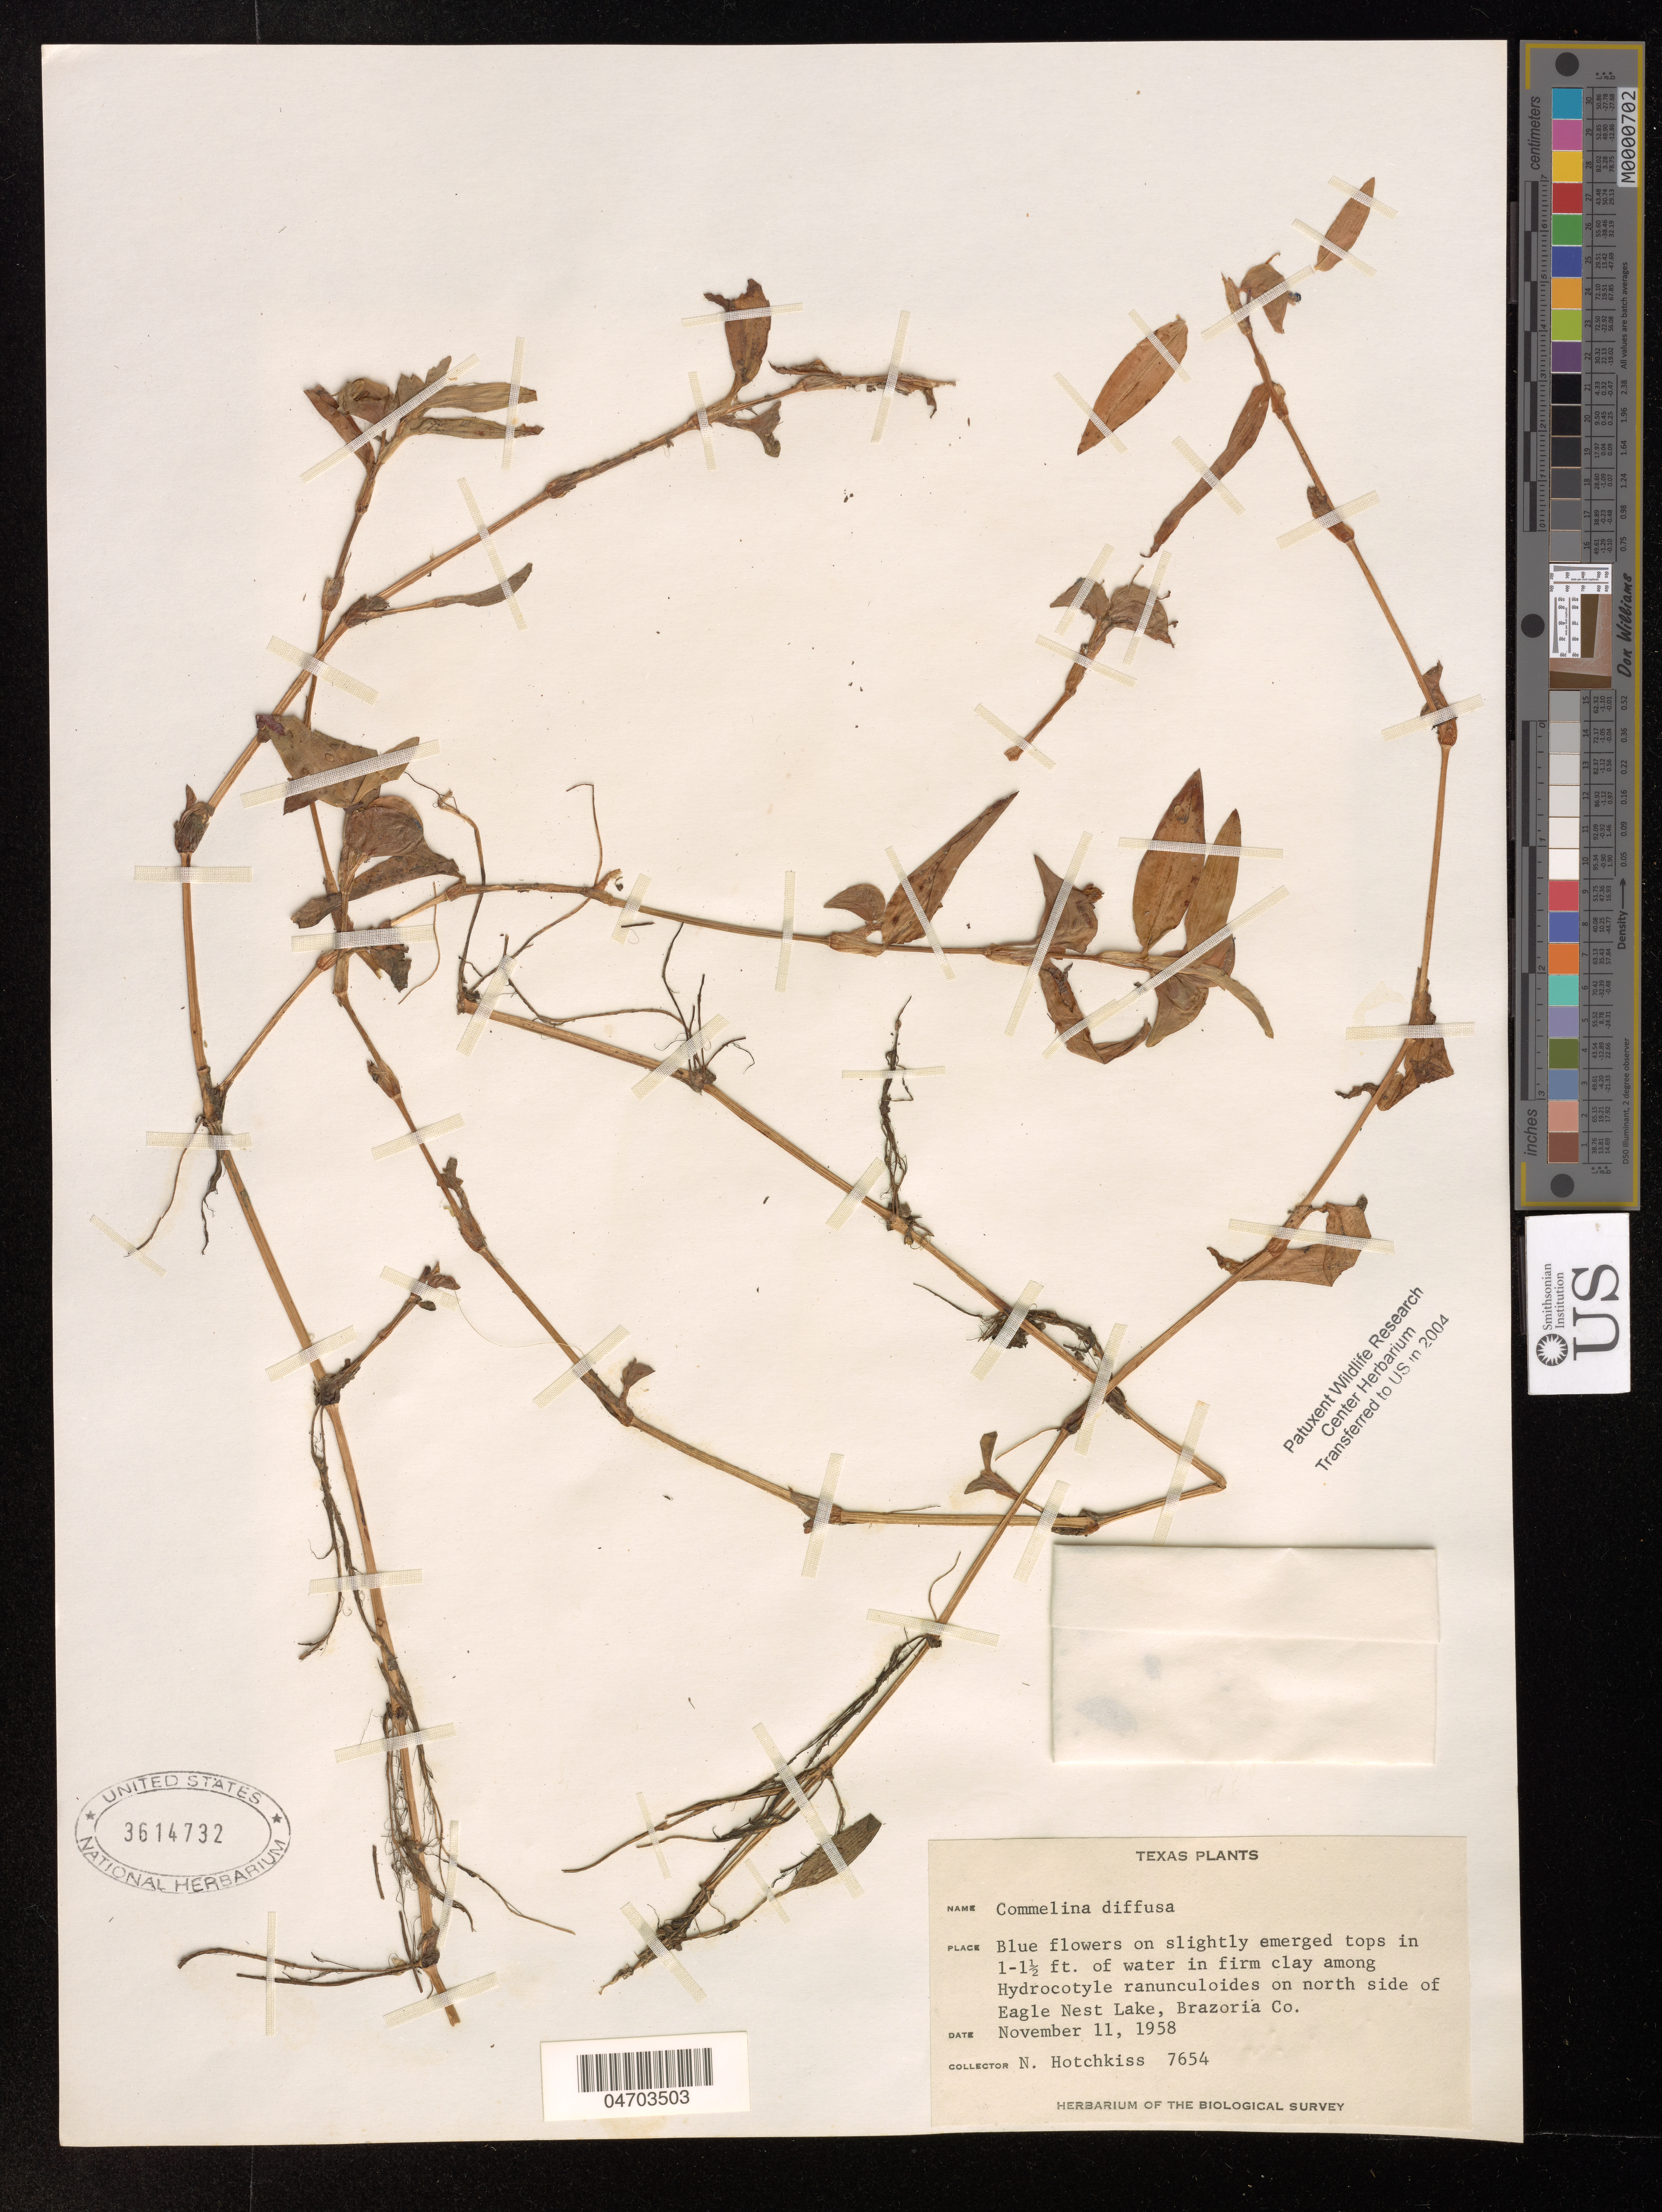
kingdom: Plantae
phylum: Tracheophyta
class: Liliopsida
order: Commelinales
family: Commelinaceae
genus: Commelina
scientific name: Commelina diffusa Burm. f., s. lat.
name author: Burm. f.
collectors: N. Hotchkiss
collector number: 7654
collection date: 1958-11-11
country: United States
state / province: Texas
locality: On north side of Eagle Nest Lake, Brazoria Co.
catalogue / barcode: US 3614732